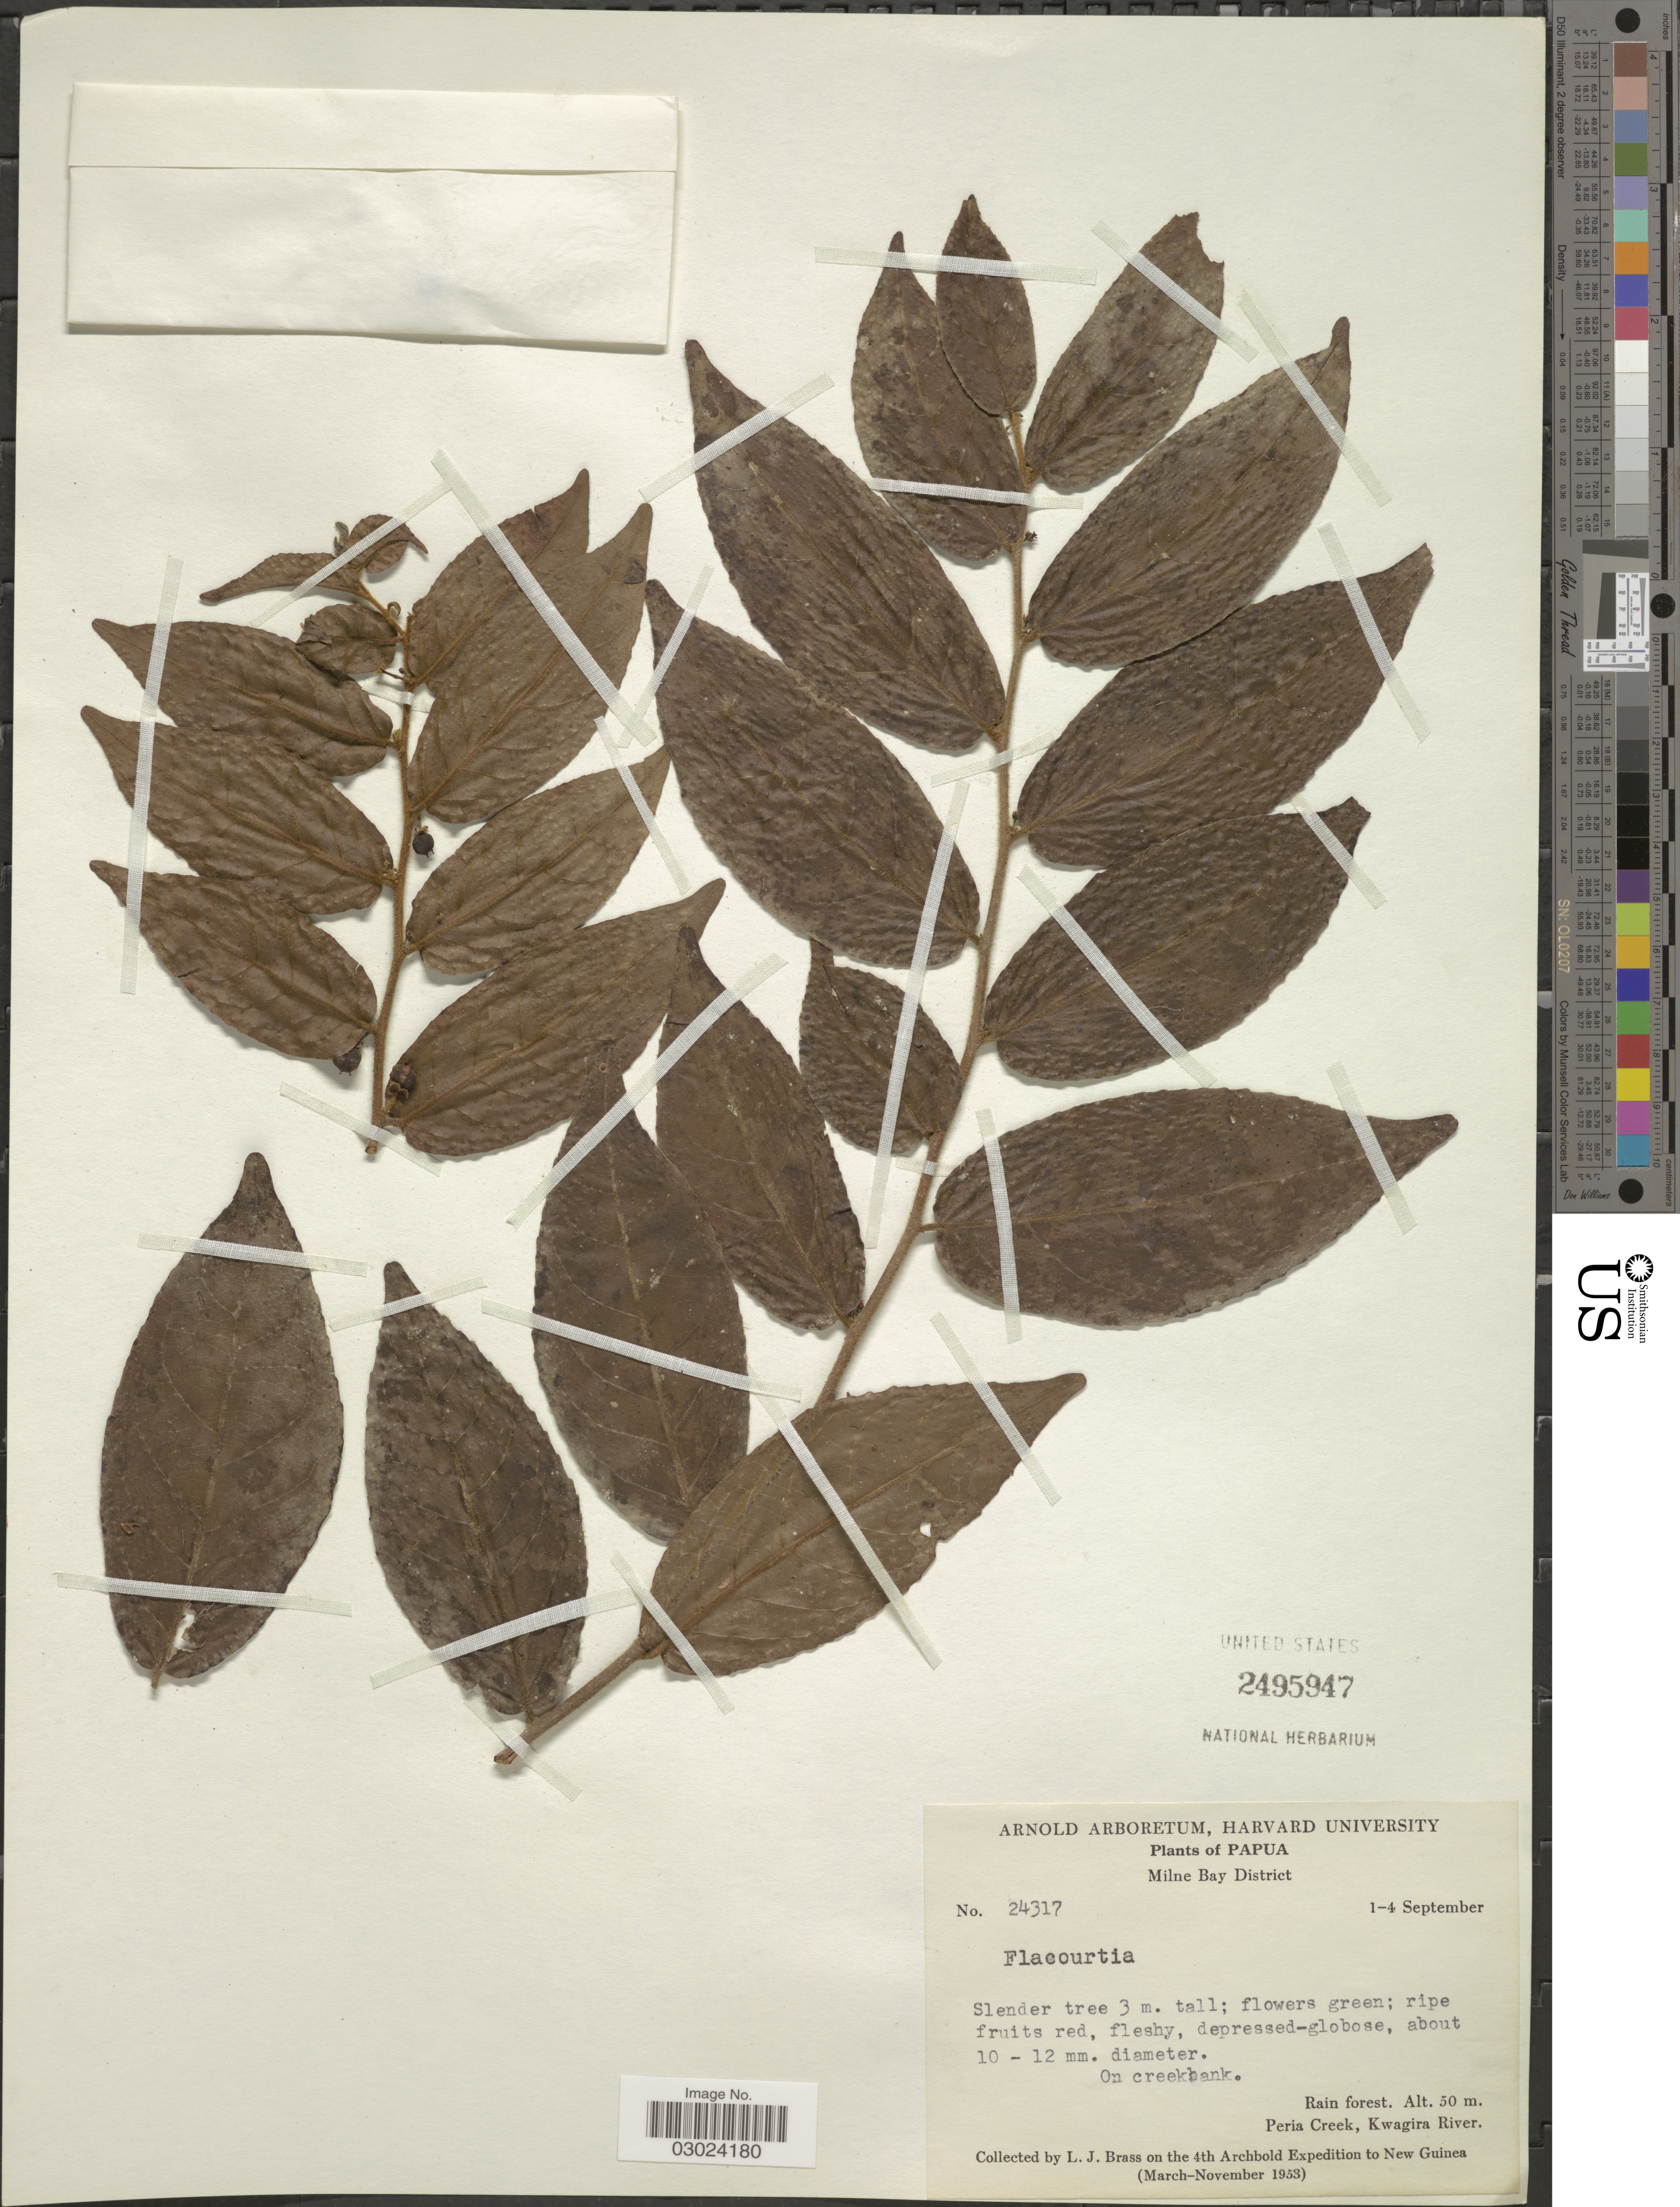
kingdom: Plantae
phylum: Tracheophyta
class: Magnoliopsida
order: Malpighiales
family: Salicaceae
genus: Flacourtia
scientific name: Flacourtia sp.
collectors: L. J. Brass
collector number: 24317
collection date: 1953-09-01/1953-09-04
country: Papua New Guinea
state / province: Milne Bay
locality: Papua. Milne Bay District. On creekbank. Rain forest. Peria Creek, Kwagira River. New Guinea.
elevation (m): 50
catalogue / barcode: US 2495947